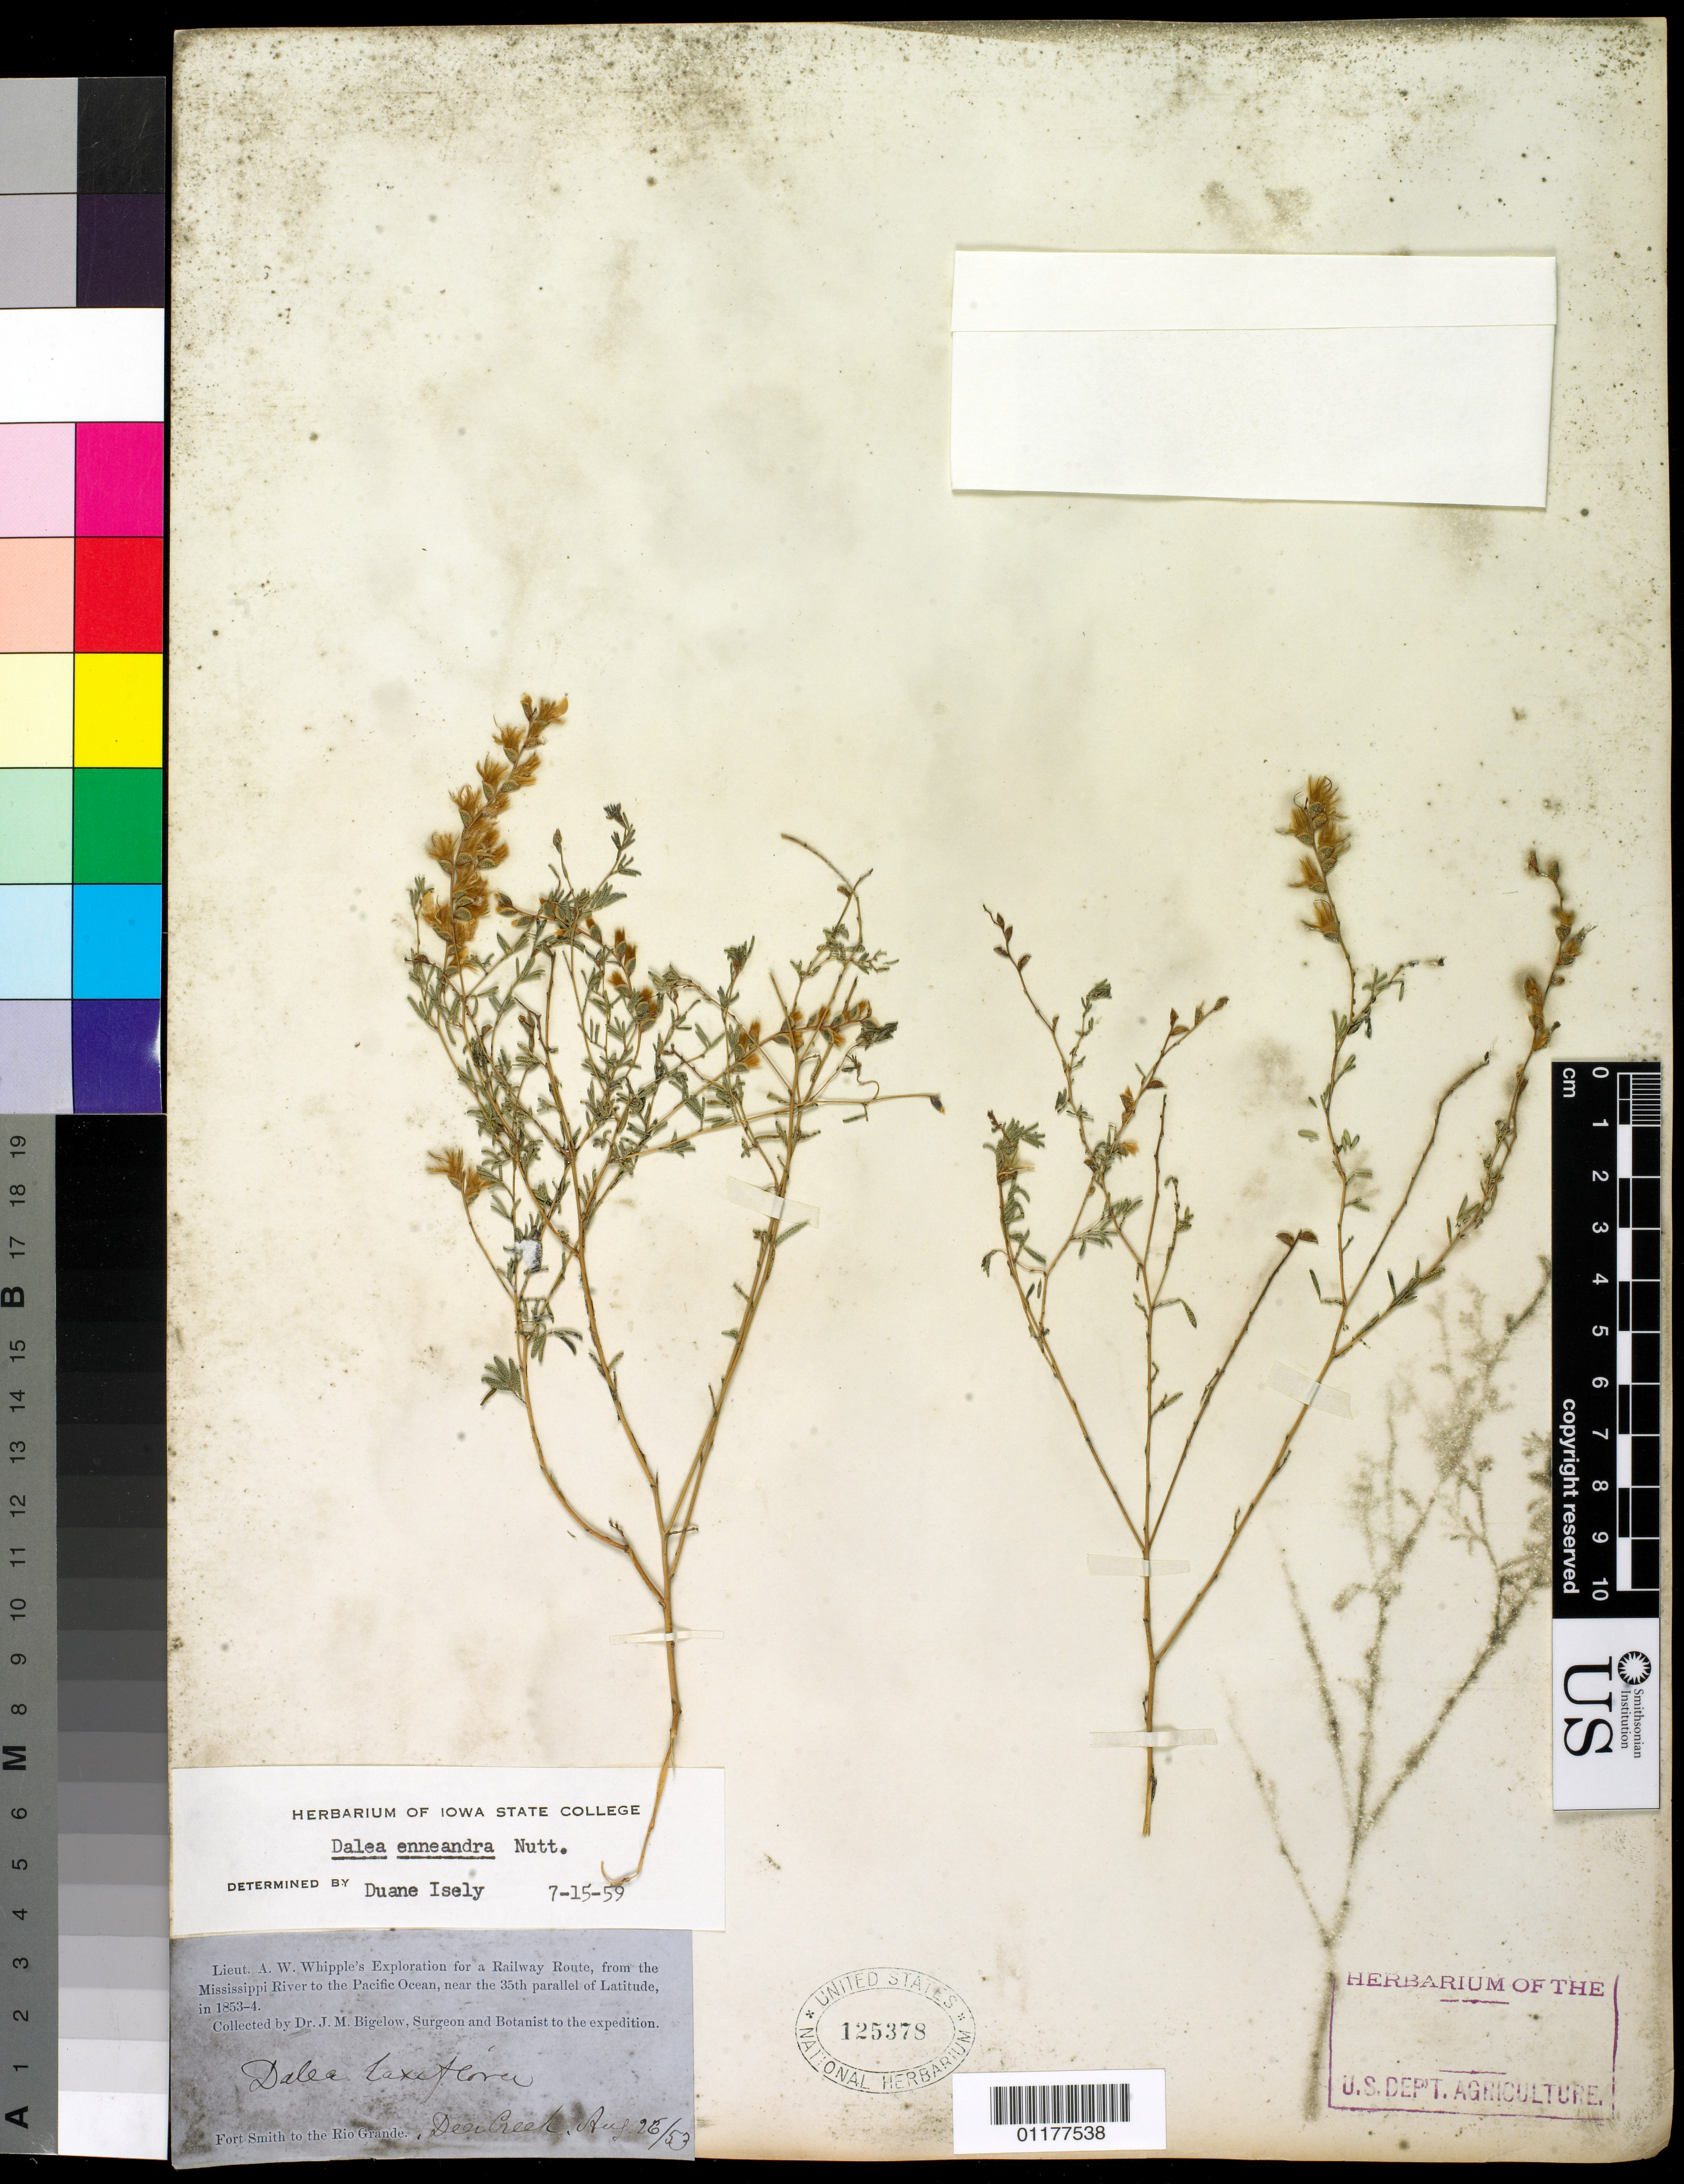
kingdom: Plantae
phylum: Tracheophyta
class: Magnoliopsida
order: Fabales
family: Fabaceae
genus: Dalea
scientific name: Dalea enneandra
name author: Nutt.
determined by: Isely, D.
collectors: J. M. Bigelow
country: United States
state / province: Oklahoma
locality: Fort Smith to the Rio Grande, Deer Creek.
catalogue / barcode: US 125378